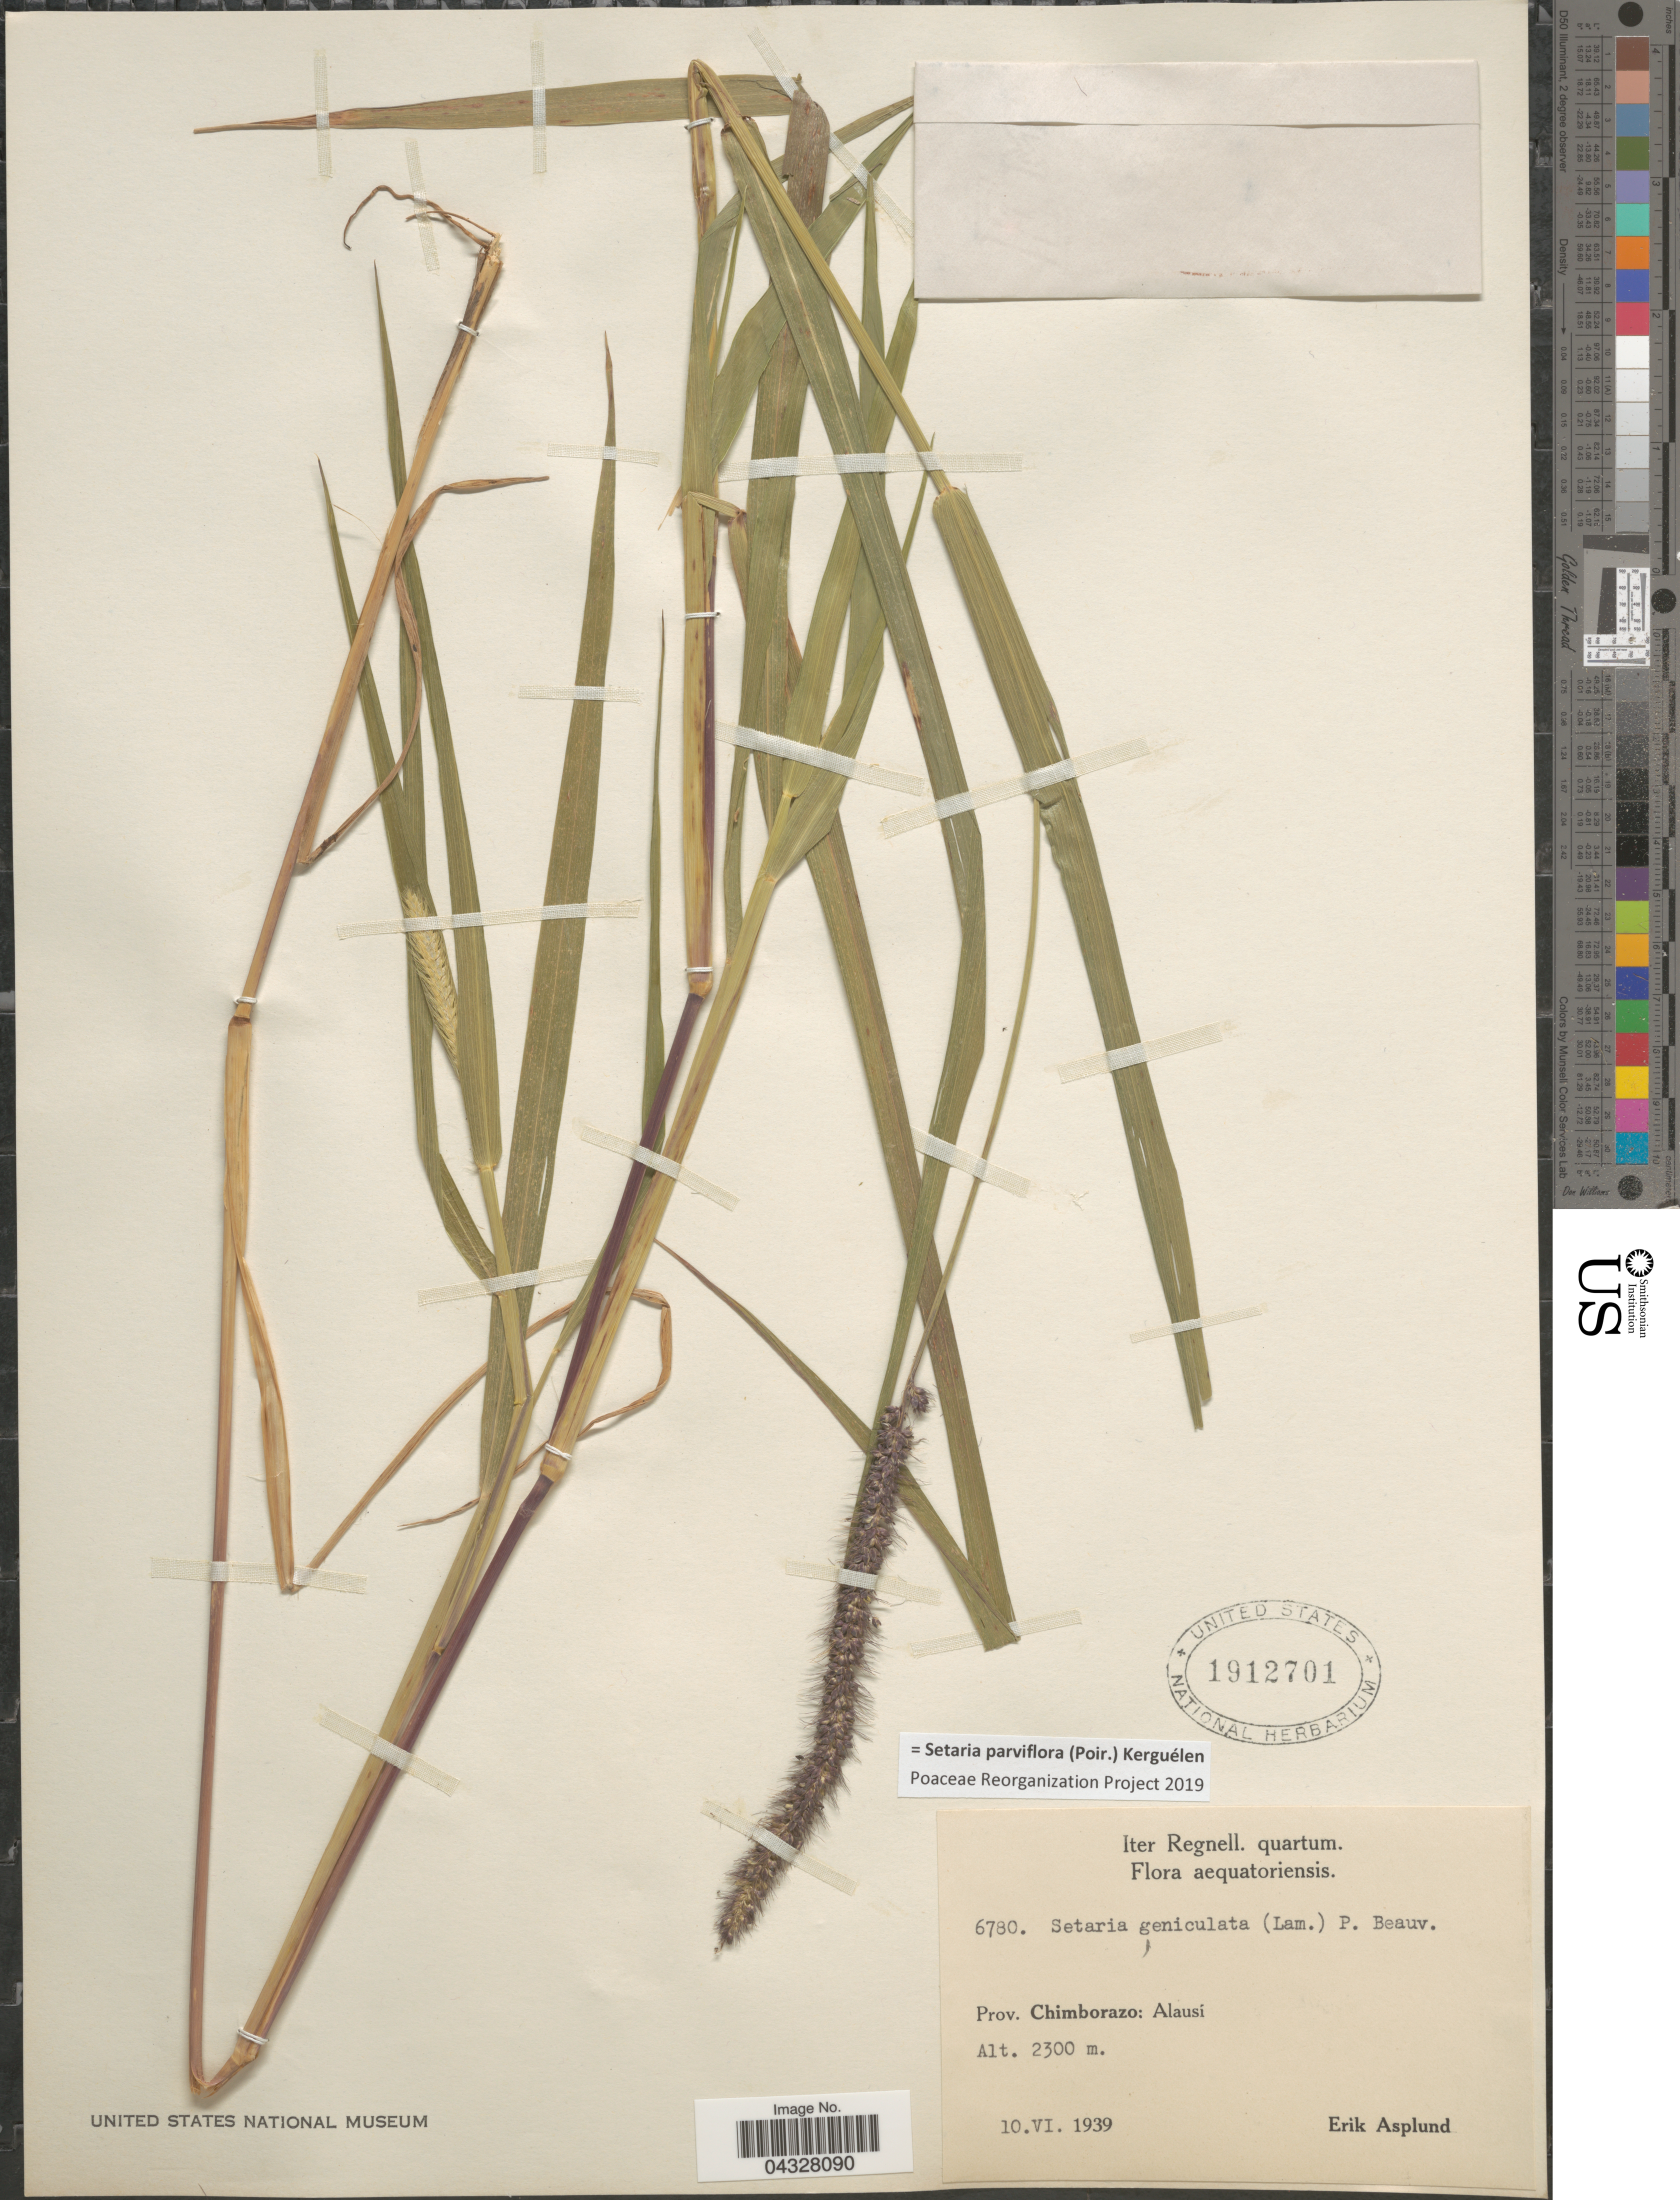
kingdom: Plantae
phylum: Tracheophyta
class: Liliopsida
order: Poales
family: Poaceae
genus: Setaria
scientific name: Setaria parviflora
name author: (Poir.) Kerguélen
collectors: E. Asplund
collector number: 6780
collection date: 1939-06-10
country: Ecuador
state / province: Chimborazo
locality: Iter Regnell. Quartum. Aequatoriensis. Alausí.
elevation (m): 2300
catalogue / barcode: US 1912701